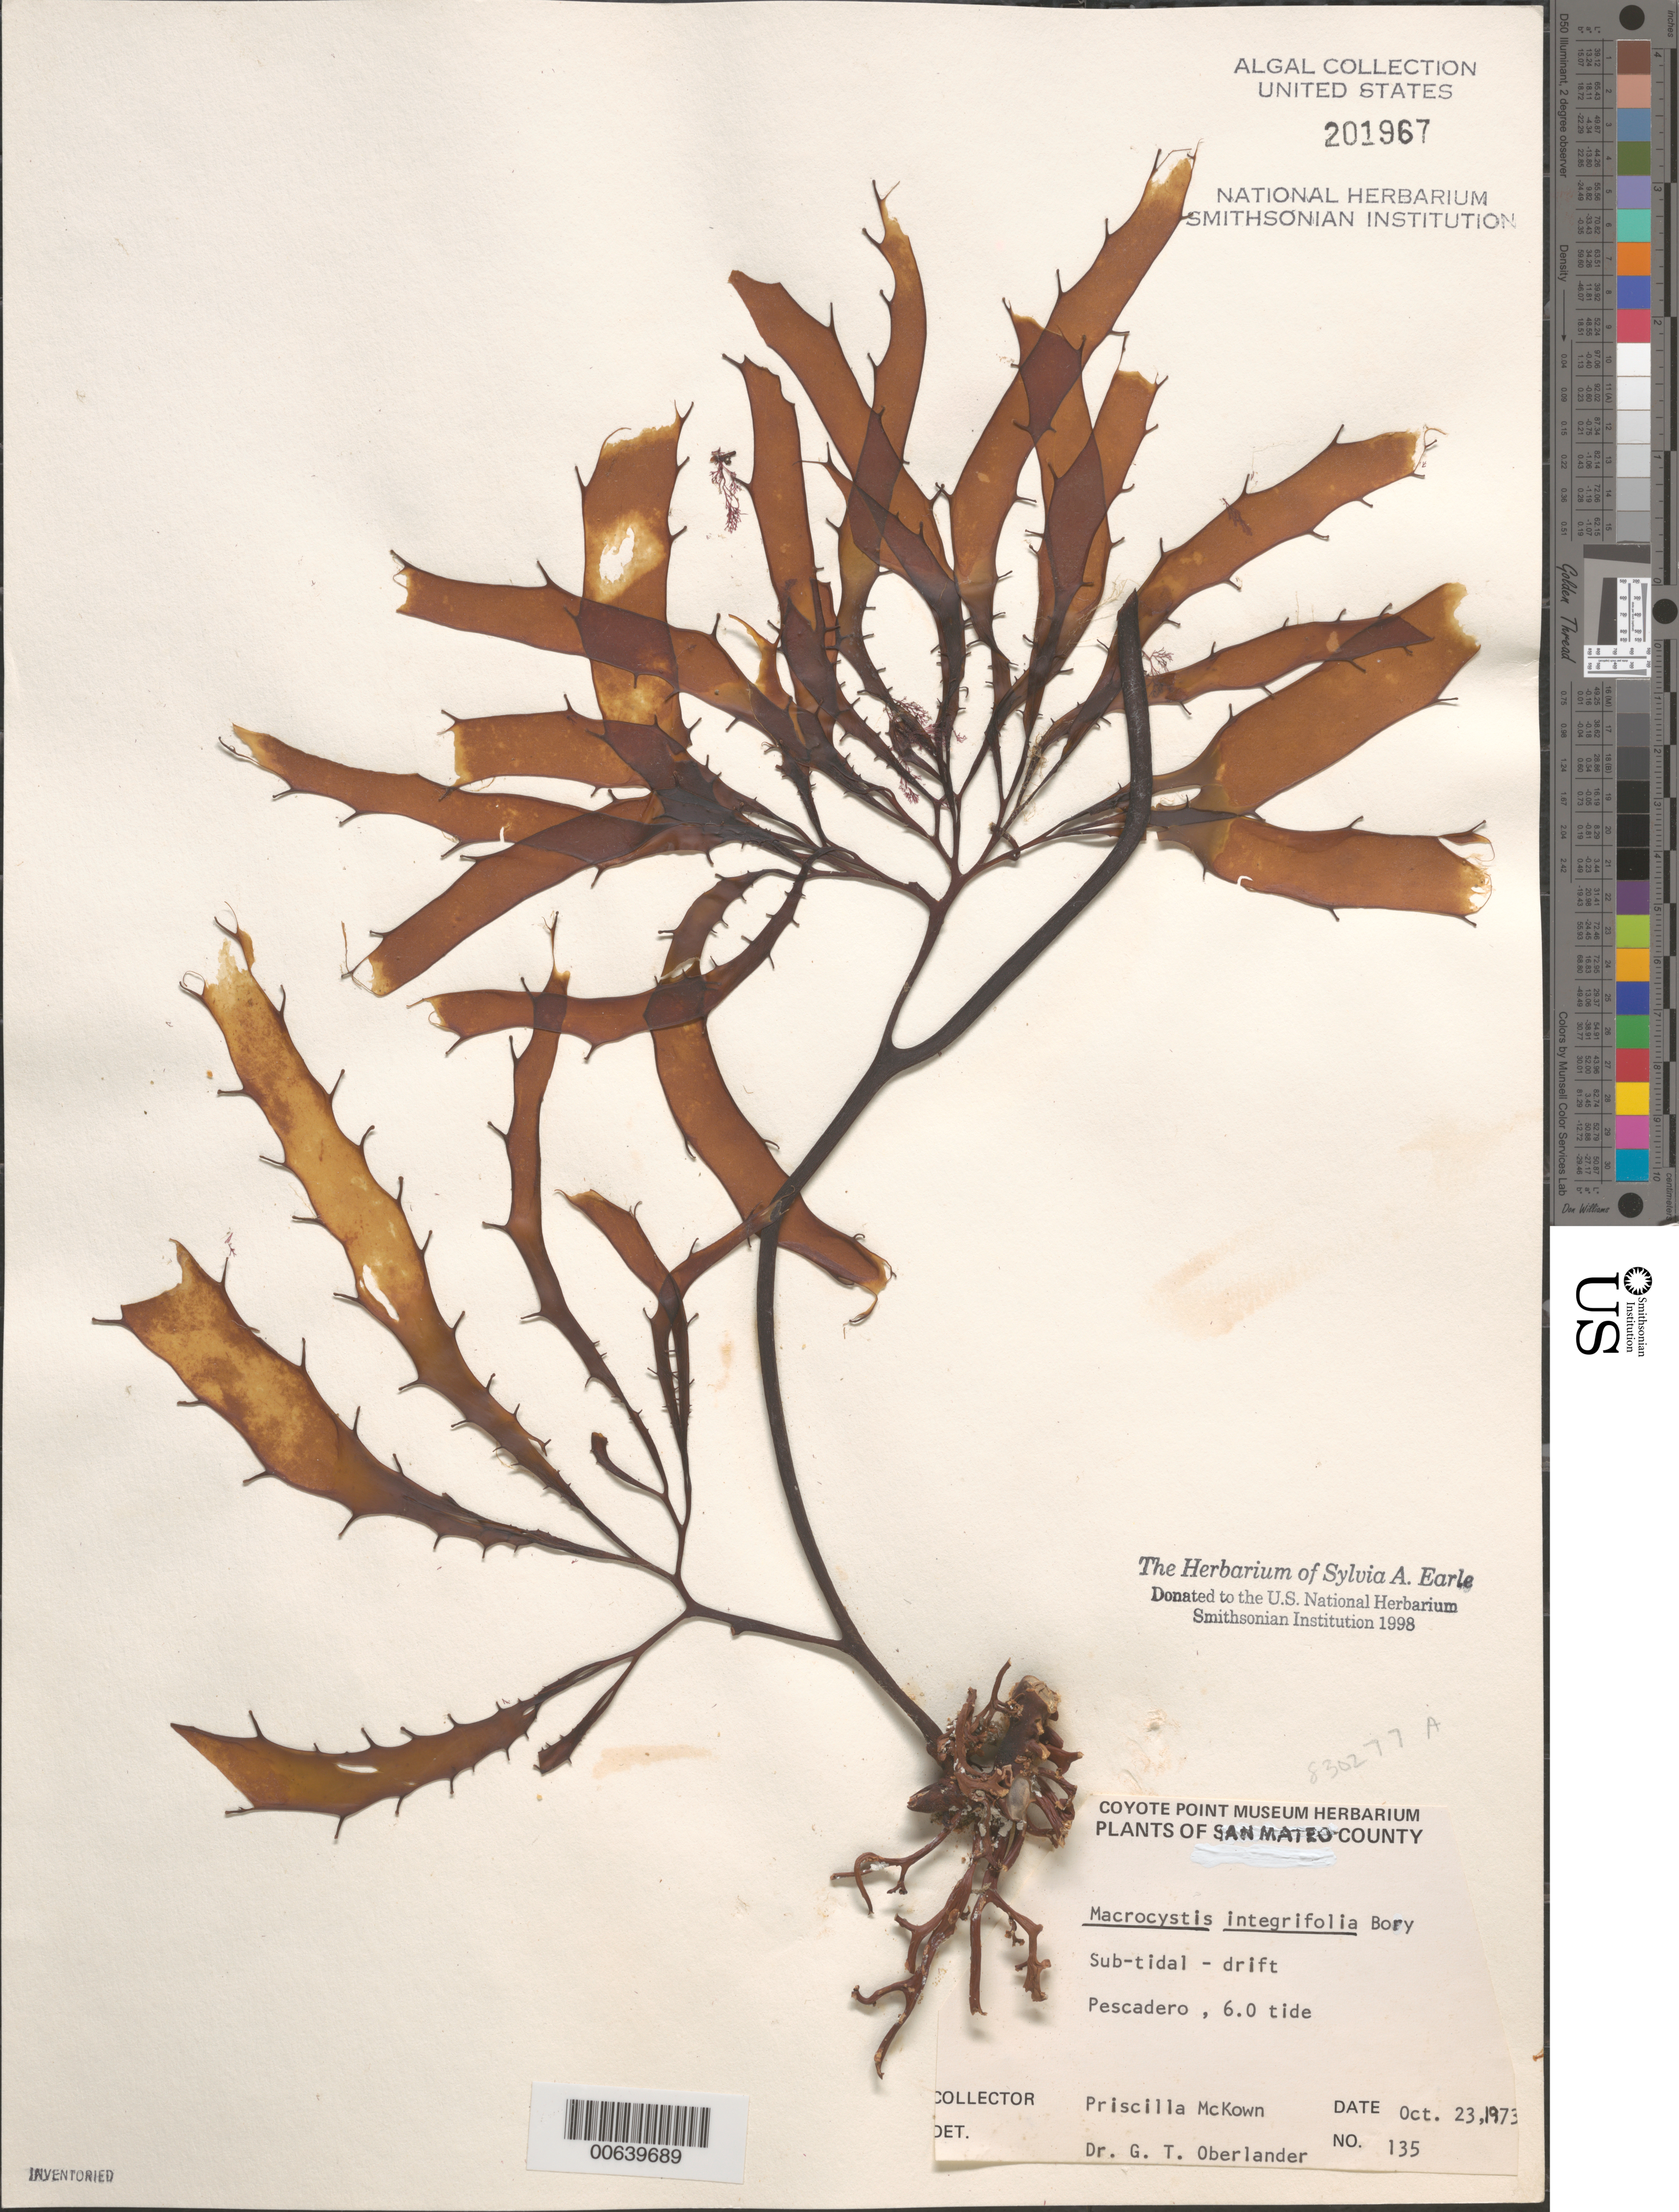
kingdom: Chromista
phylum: Ochrophyta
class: Phaeophyceae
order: Laminariales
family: Laminariaceae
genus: Macrocystis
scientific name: Macrocystis pyrifera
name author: (L.) C. Agardh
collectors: P. McKown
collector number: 135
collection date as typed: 23 Oct 1973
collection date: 1973-10-23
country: United States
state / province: California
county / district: San Mateo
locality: Pescadero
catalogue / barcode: US 201967